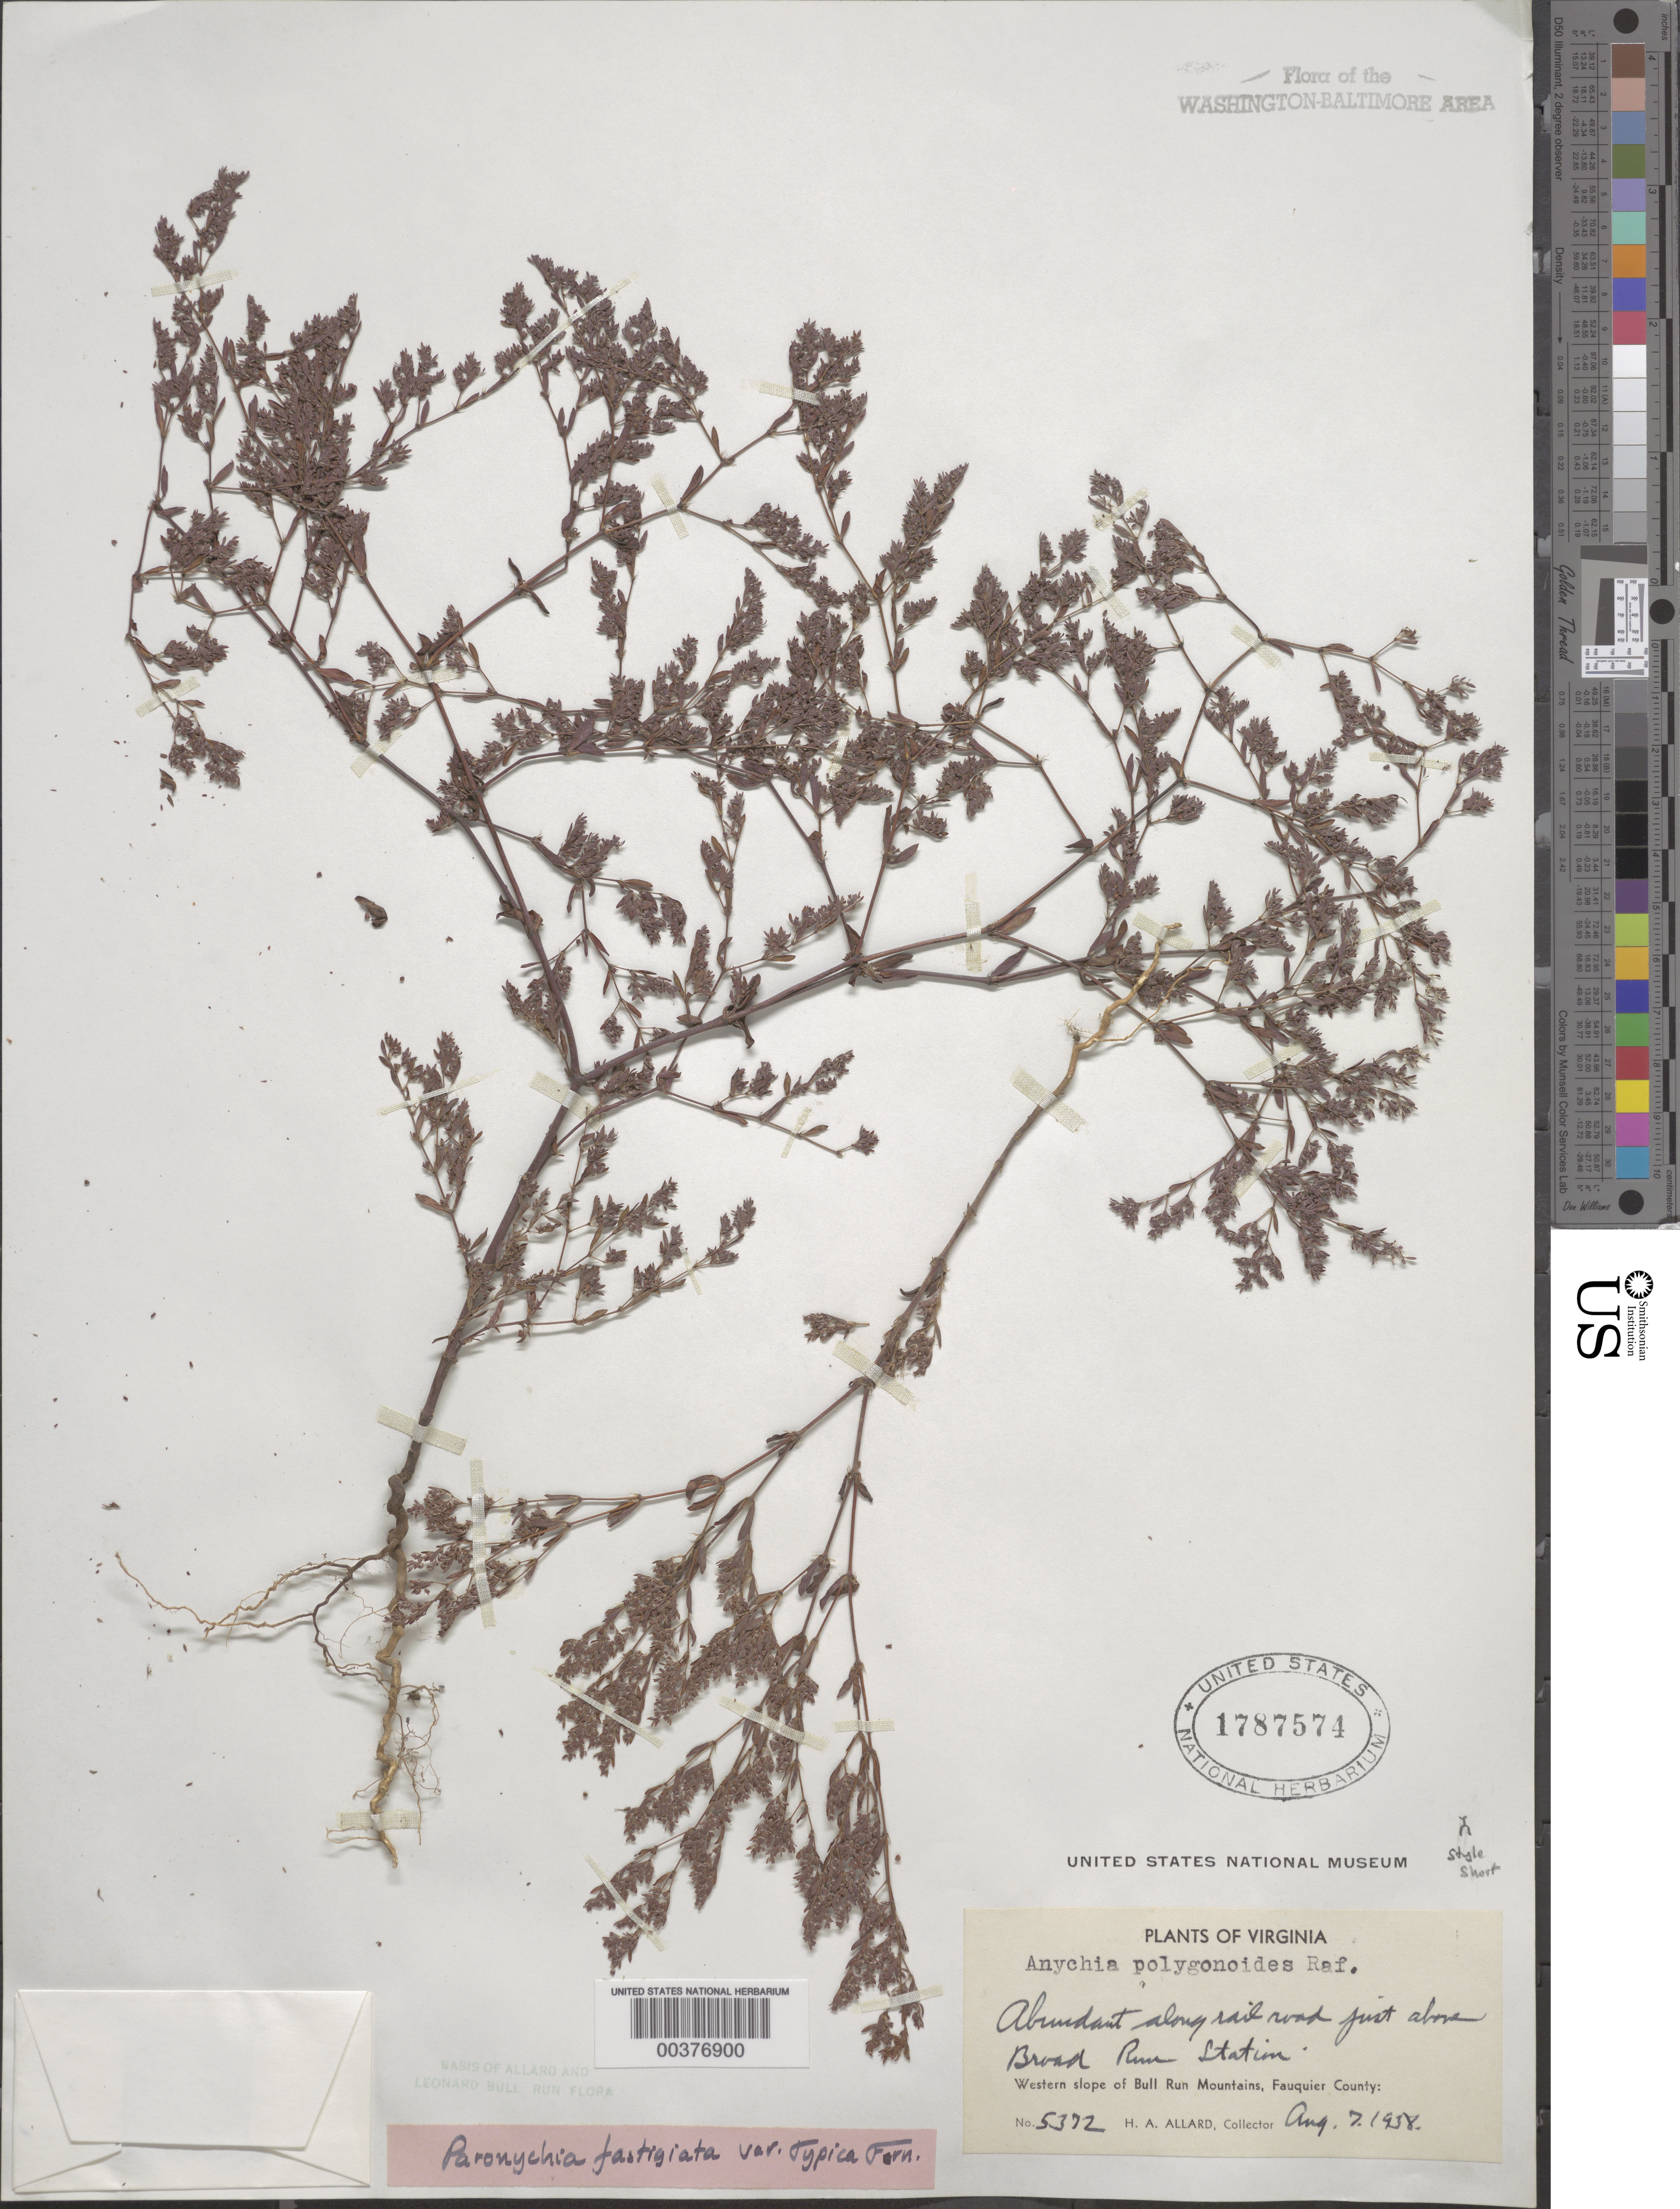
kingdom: Plantae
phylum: Tracheophyta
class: Magnoliopsida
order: Caryophyllales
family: Caryophyllaceae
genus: Paronychia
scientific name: Paronychia fastigiata var. typica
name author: Fernald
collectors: H. A. Allard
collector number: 5372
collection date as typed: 07 Aug 1938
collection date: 1938-08-07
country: United States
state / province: Virginia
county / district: Fauquier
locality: Broad Run Station vicinity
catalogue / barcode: US 1787574